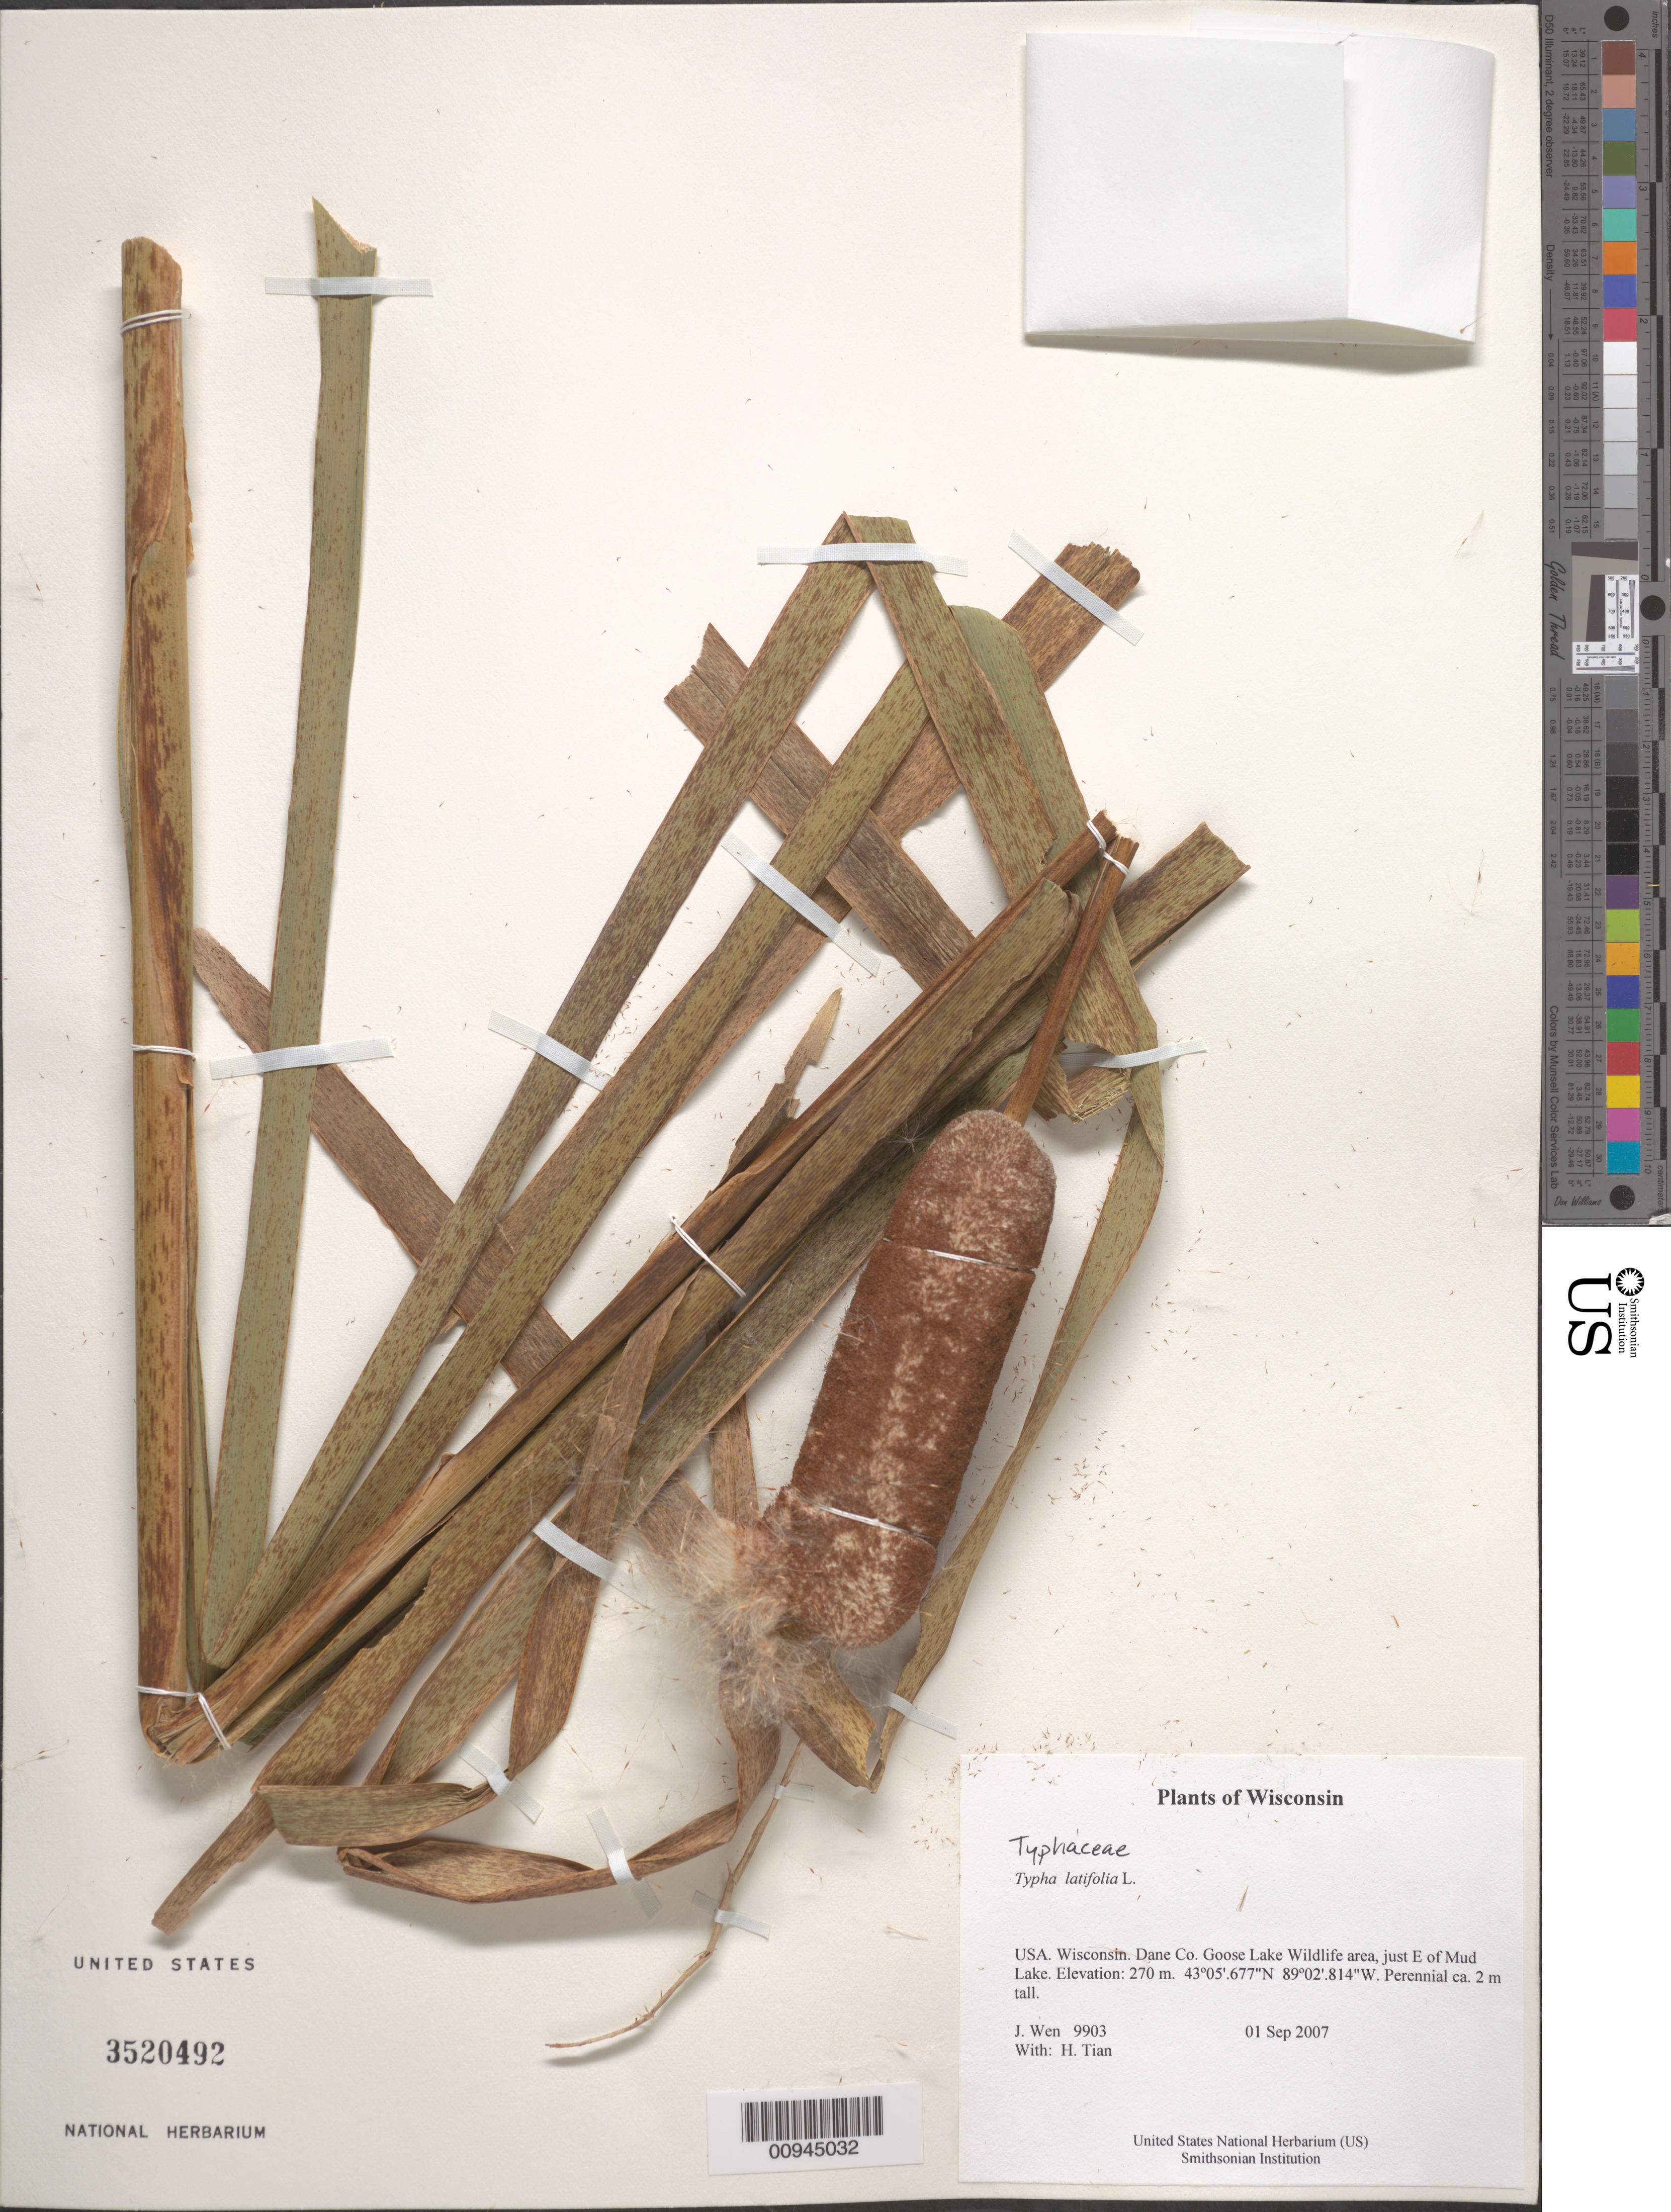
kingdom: Plantae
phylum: Tracheophyta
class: Liliopsida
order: Poales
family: Typhaceae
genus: Typha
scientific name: Typha latifolia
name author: L.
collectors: J. Wen & H. Tian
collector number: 9903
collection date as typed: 01 Sep 2007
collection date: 2007-09-01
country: United States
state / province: Wisconsin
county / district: Dane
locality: Goose Lake Wildlife area, just E of Mud Lake.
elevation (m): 270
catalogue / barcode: US 3520492